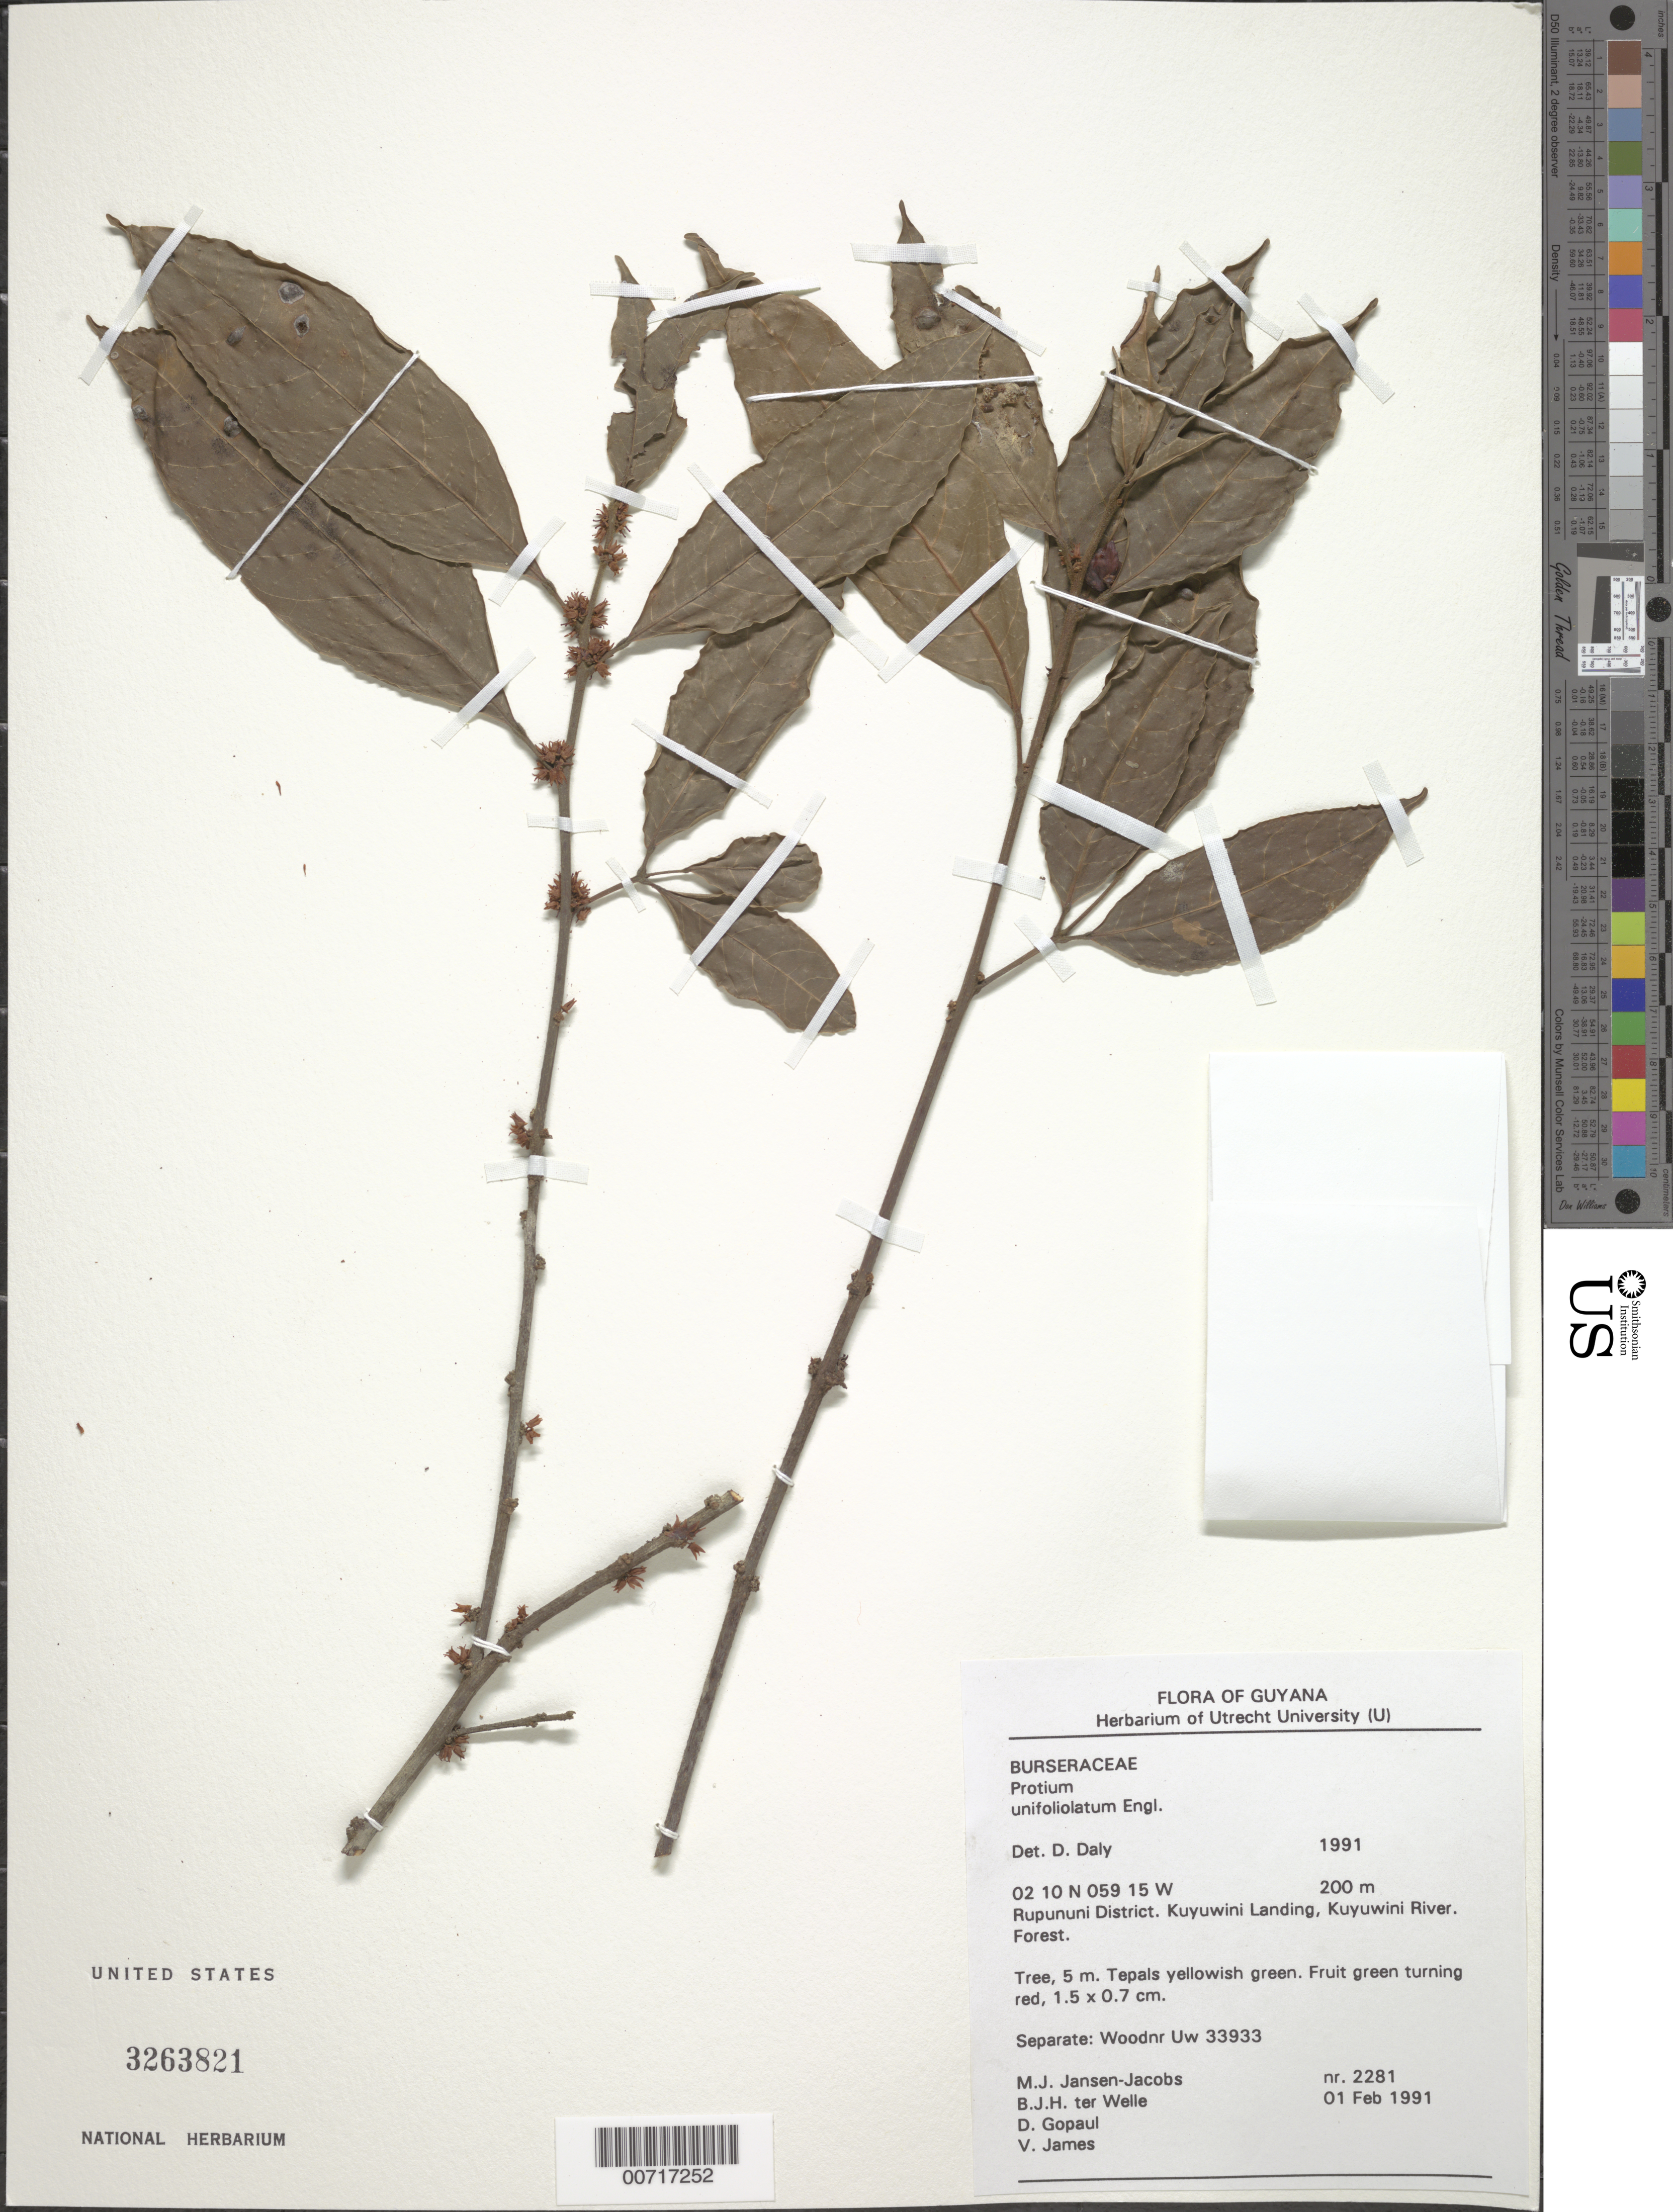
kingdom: Plantae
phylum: Tracheophyta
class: Magnoliopsida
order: Sapindales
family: Burseraceae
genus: Protium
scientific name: Protium unifoliolatum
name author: Engl.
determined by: Daly, D. C.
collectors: M. J. Jansen-Jacobs, B. Welle, D. Gopaul & V. James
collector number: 2281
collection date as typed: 1-Feb-91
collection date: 1991-02-01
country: Guyana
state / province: U. Takutu-U. Essequibo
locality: Kuyuwini Landing, Kuyuwini River, Rupununi District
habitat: Forest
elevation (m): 200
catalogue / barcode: US 3263821